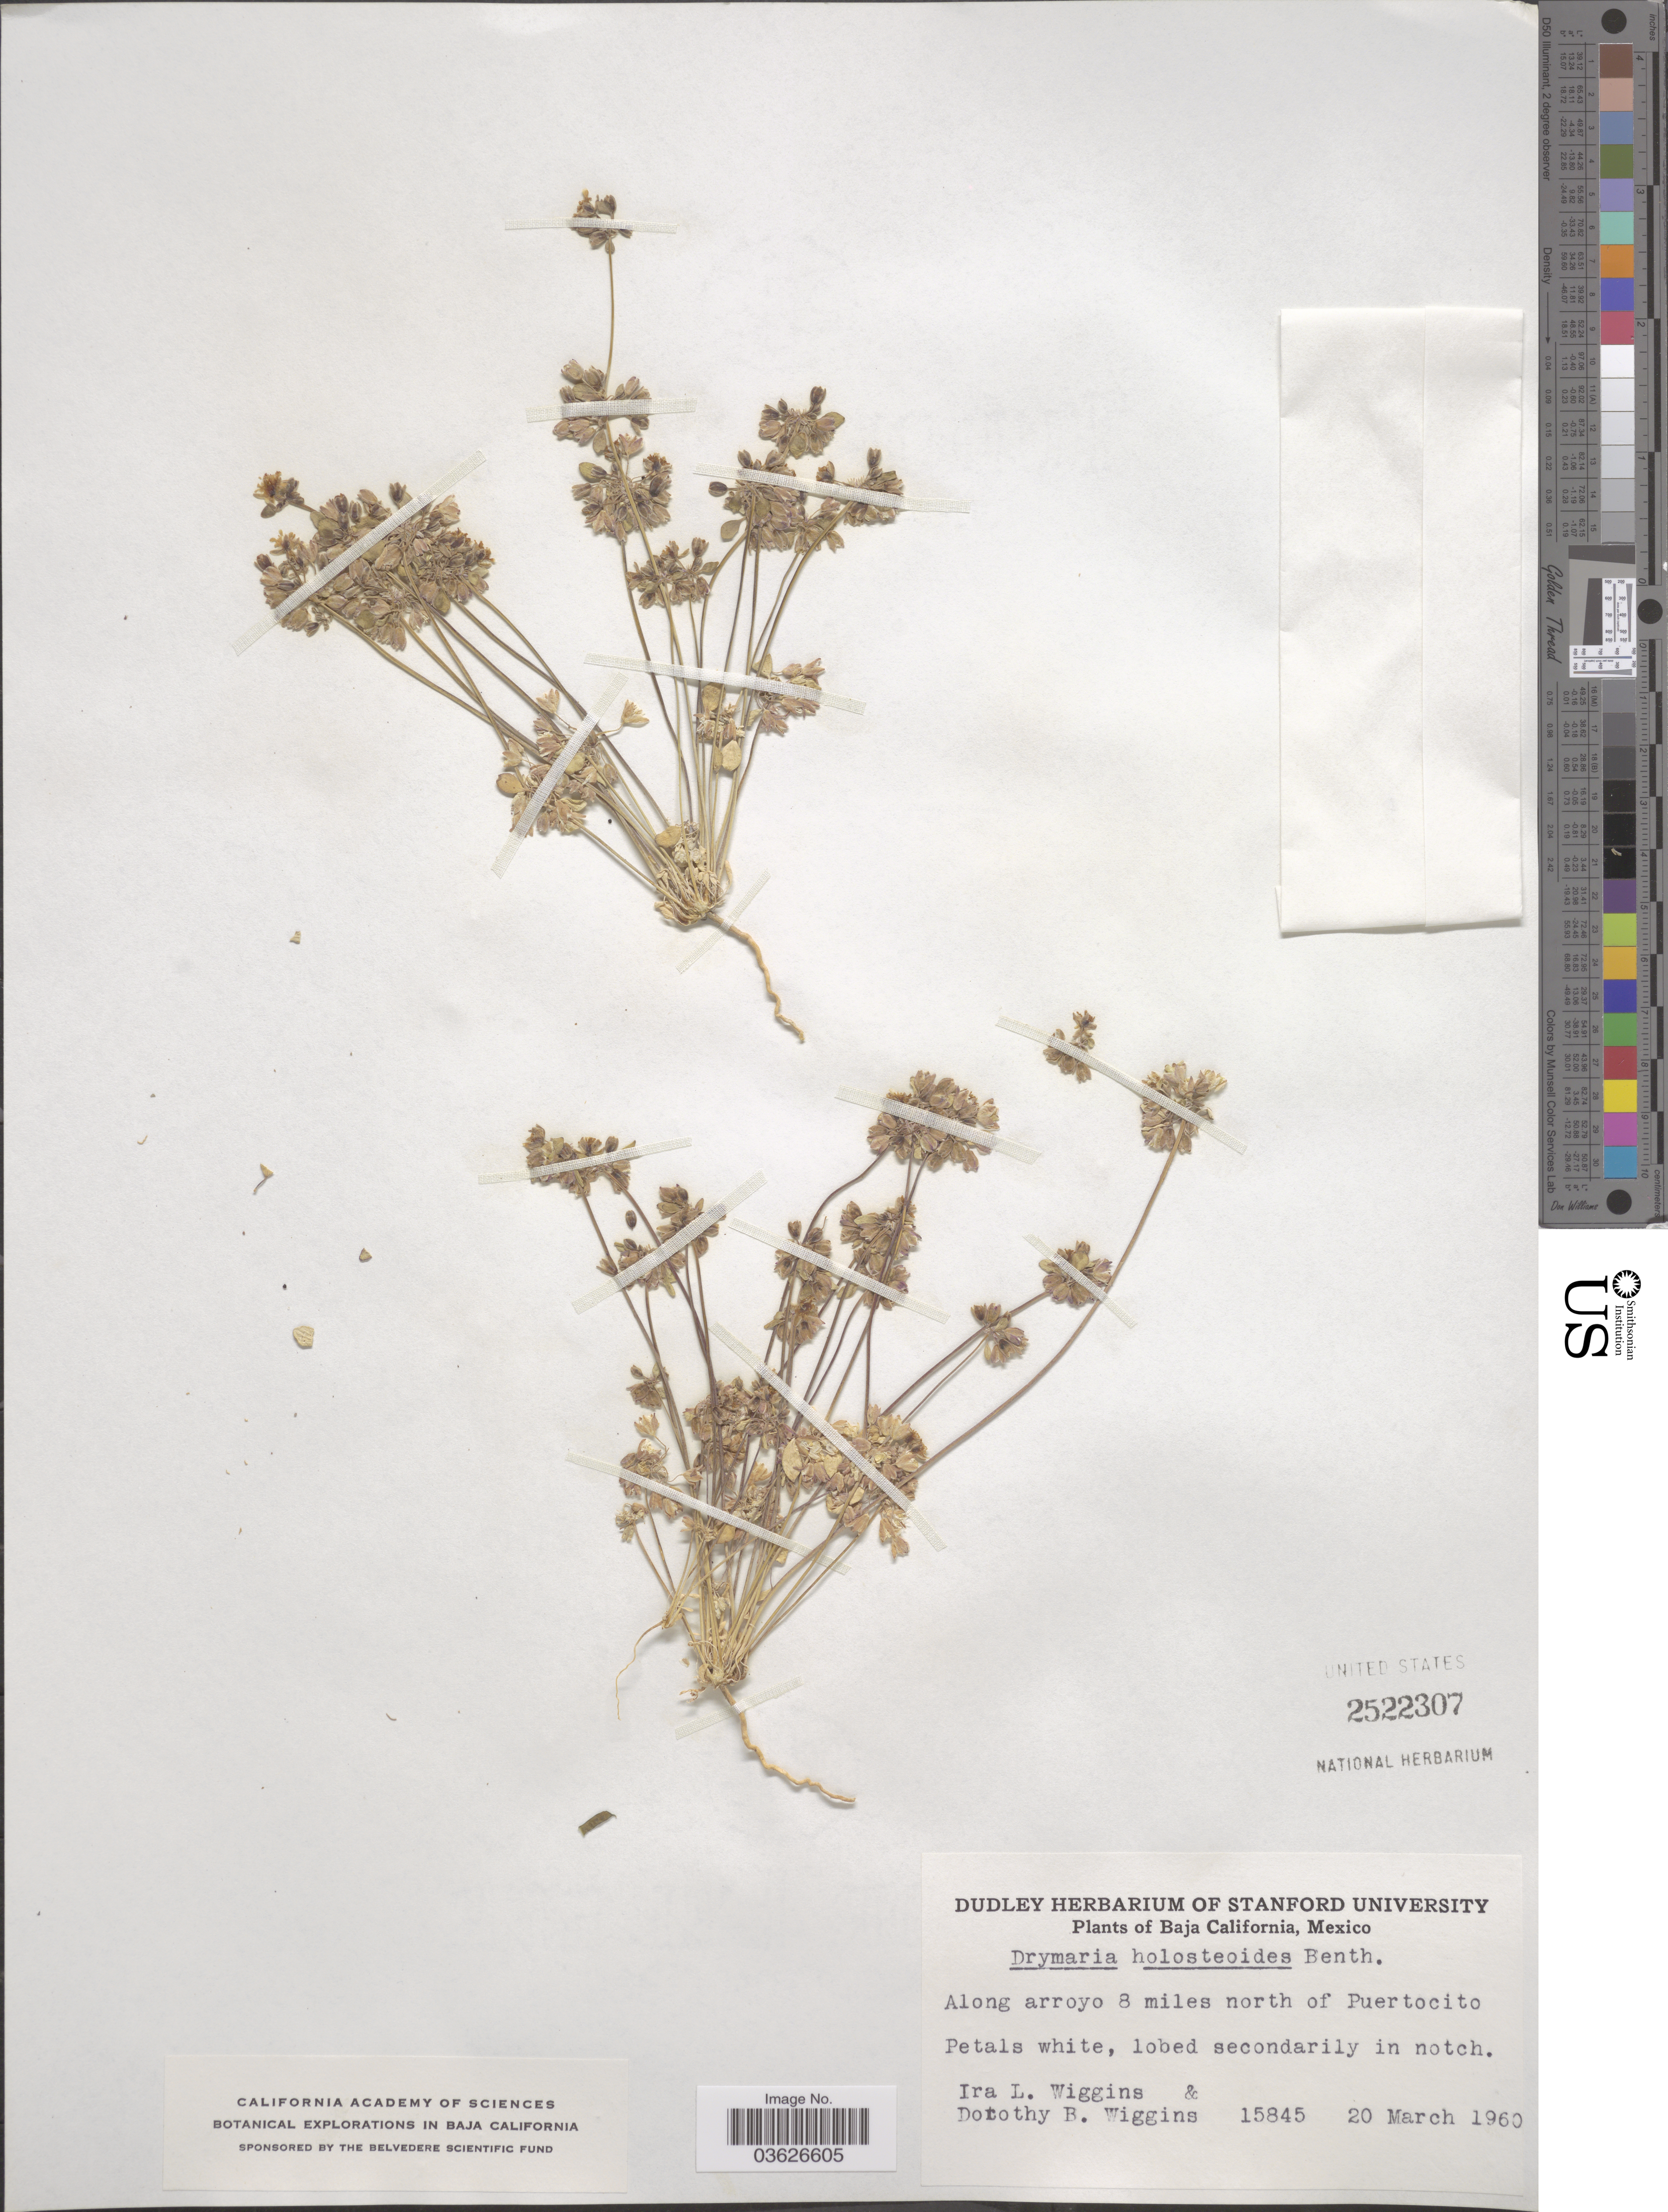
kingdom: Plantae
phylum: Tracheophyta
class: Magnoliopsida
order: Caryophyllales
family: Caryophyllaceae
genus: Drymaria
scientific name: Drymaria holosteoides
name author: Benth.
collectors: I. L. Wiggins & D. B. Wiggins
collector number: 15845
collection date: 1960-03-20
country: Mexico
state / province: Baja California Norte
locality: Along arroyo 8 miles north of Puertocito.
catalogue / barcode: US 2522307